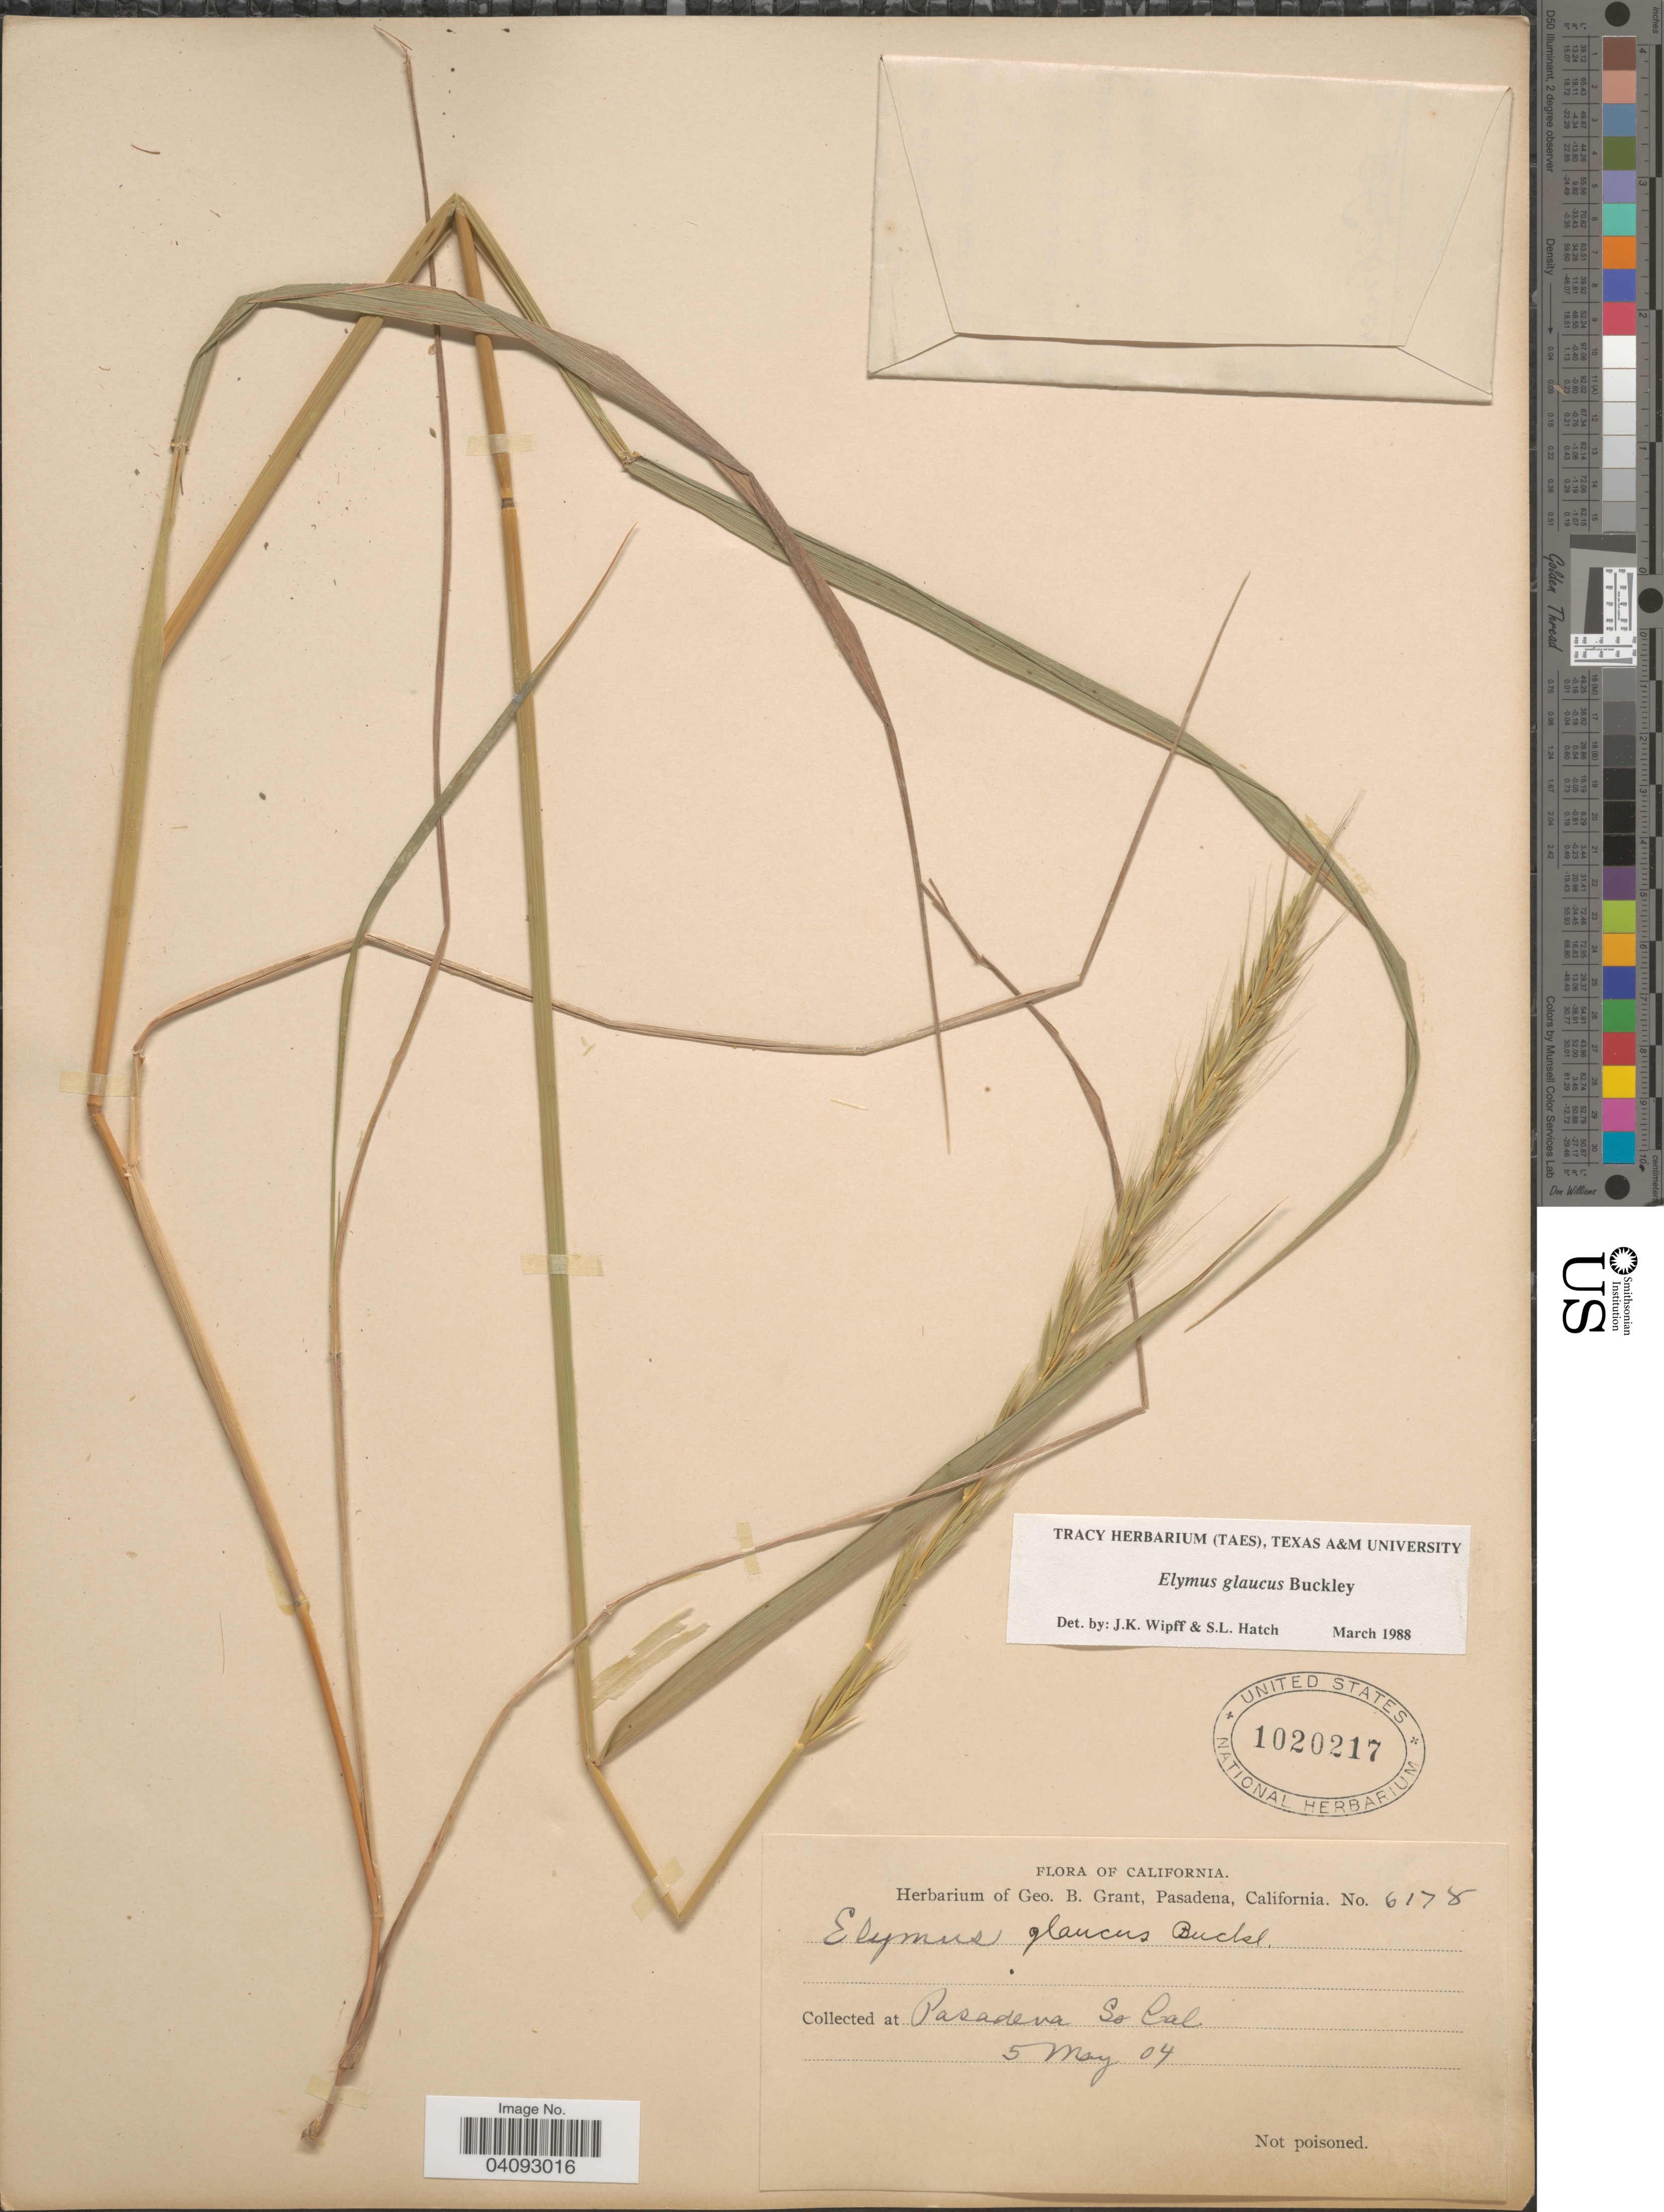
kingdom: Plantae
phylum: Tracheophyta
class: Liliopsida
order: Poales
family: Poaceae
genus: Elymus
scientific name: Elymus glaucus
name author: Buckley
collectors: ex herb. Geo. B. Grant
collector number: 6178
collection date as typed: Transcribed d/m/y: 5/5/4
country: United States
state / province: California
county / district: Los Angeles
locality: Pasadena So Cal.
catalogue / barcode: US 1020217